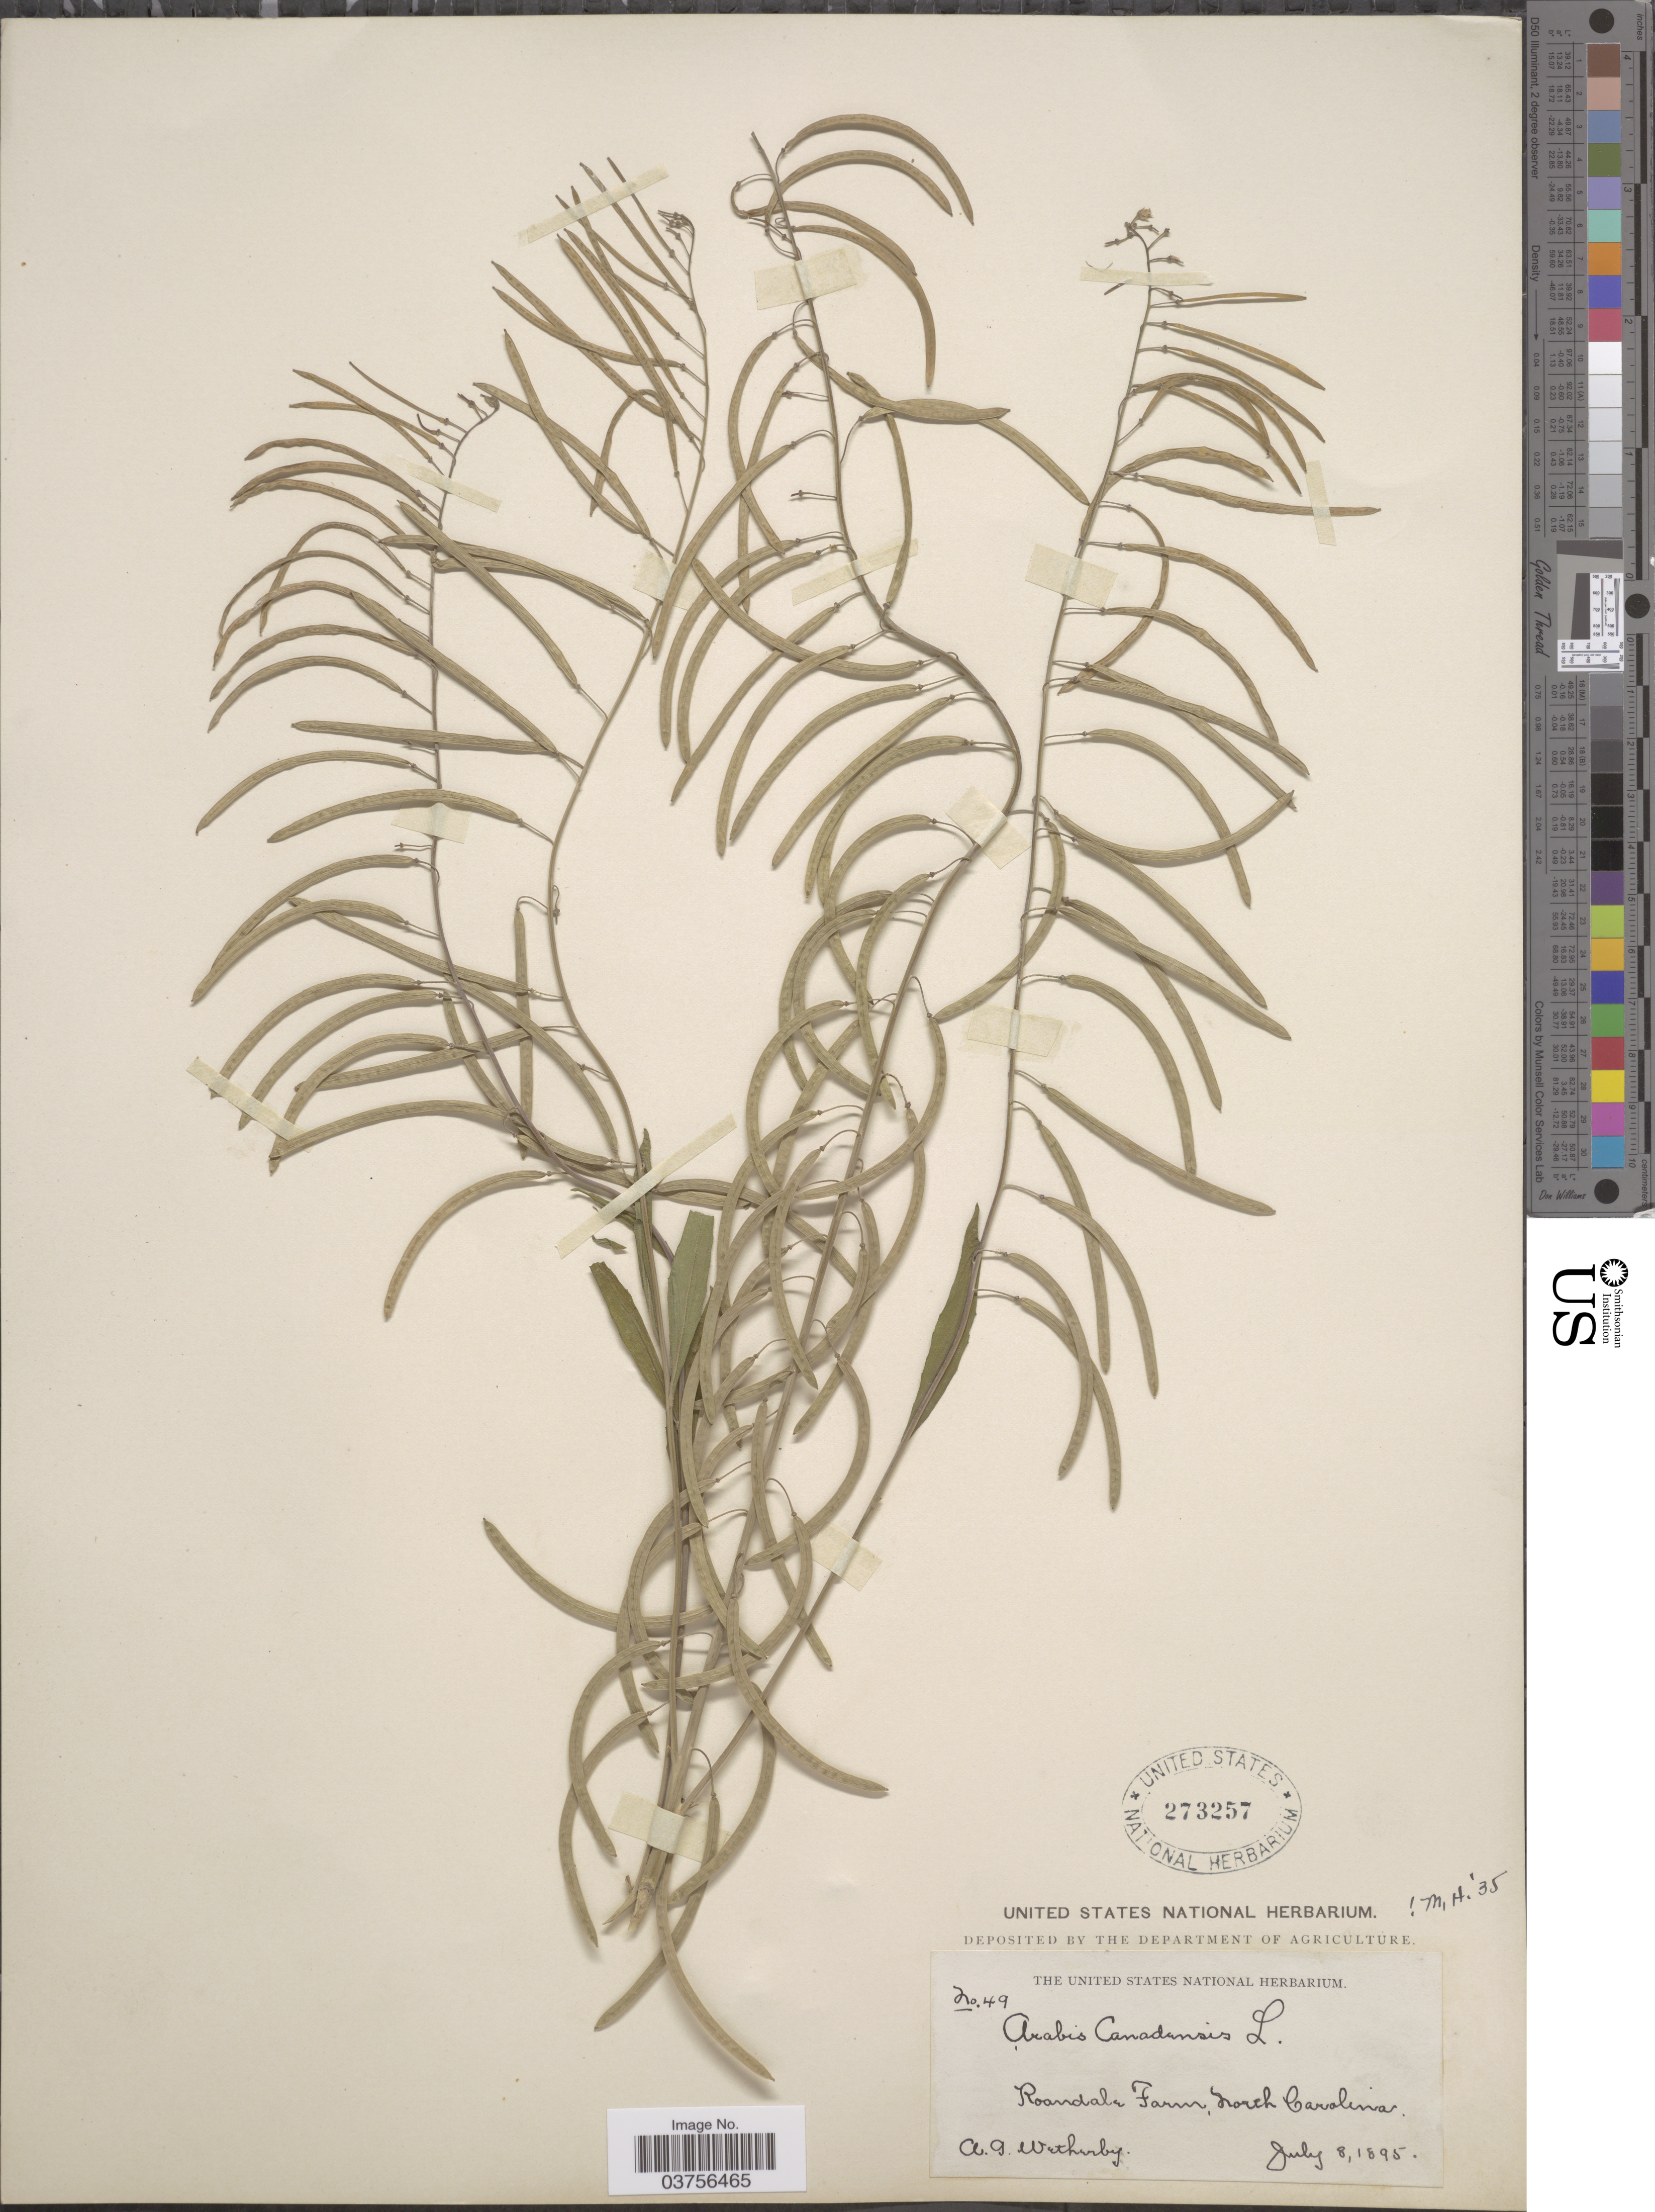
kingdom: Plantae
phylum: Tracheophyta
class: Magnoliopsida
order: Brassicales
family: Brassicaceae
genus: Arabis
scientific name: Arabis canadensis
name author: L.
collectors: A. Wetherby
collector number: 49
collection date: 1895-07-08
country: United States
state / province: North Carolina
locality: Roandale Farm.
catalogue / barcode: US 273257